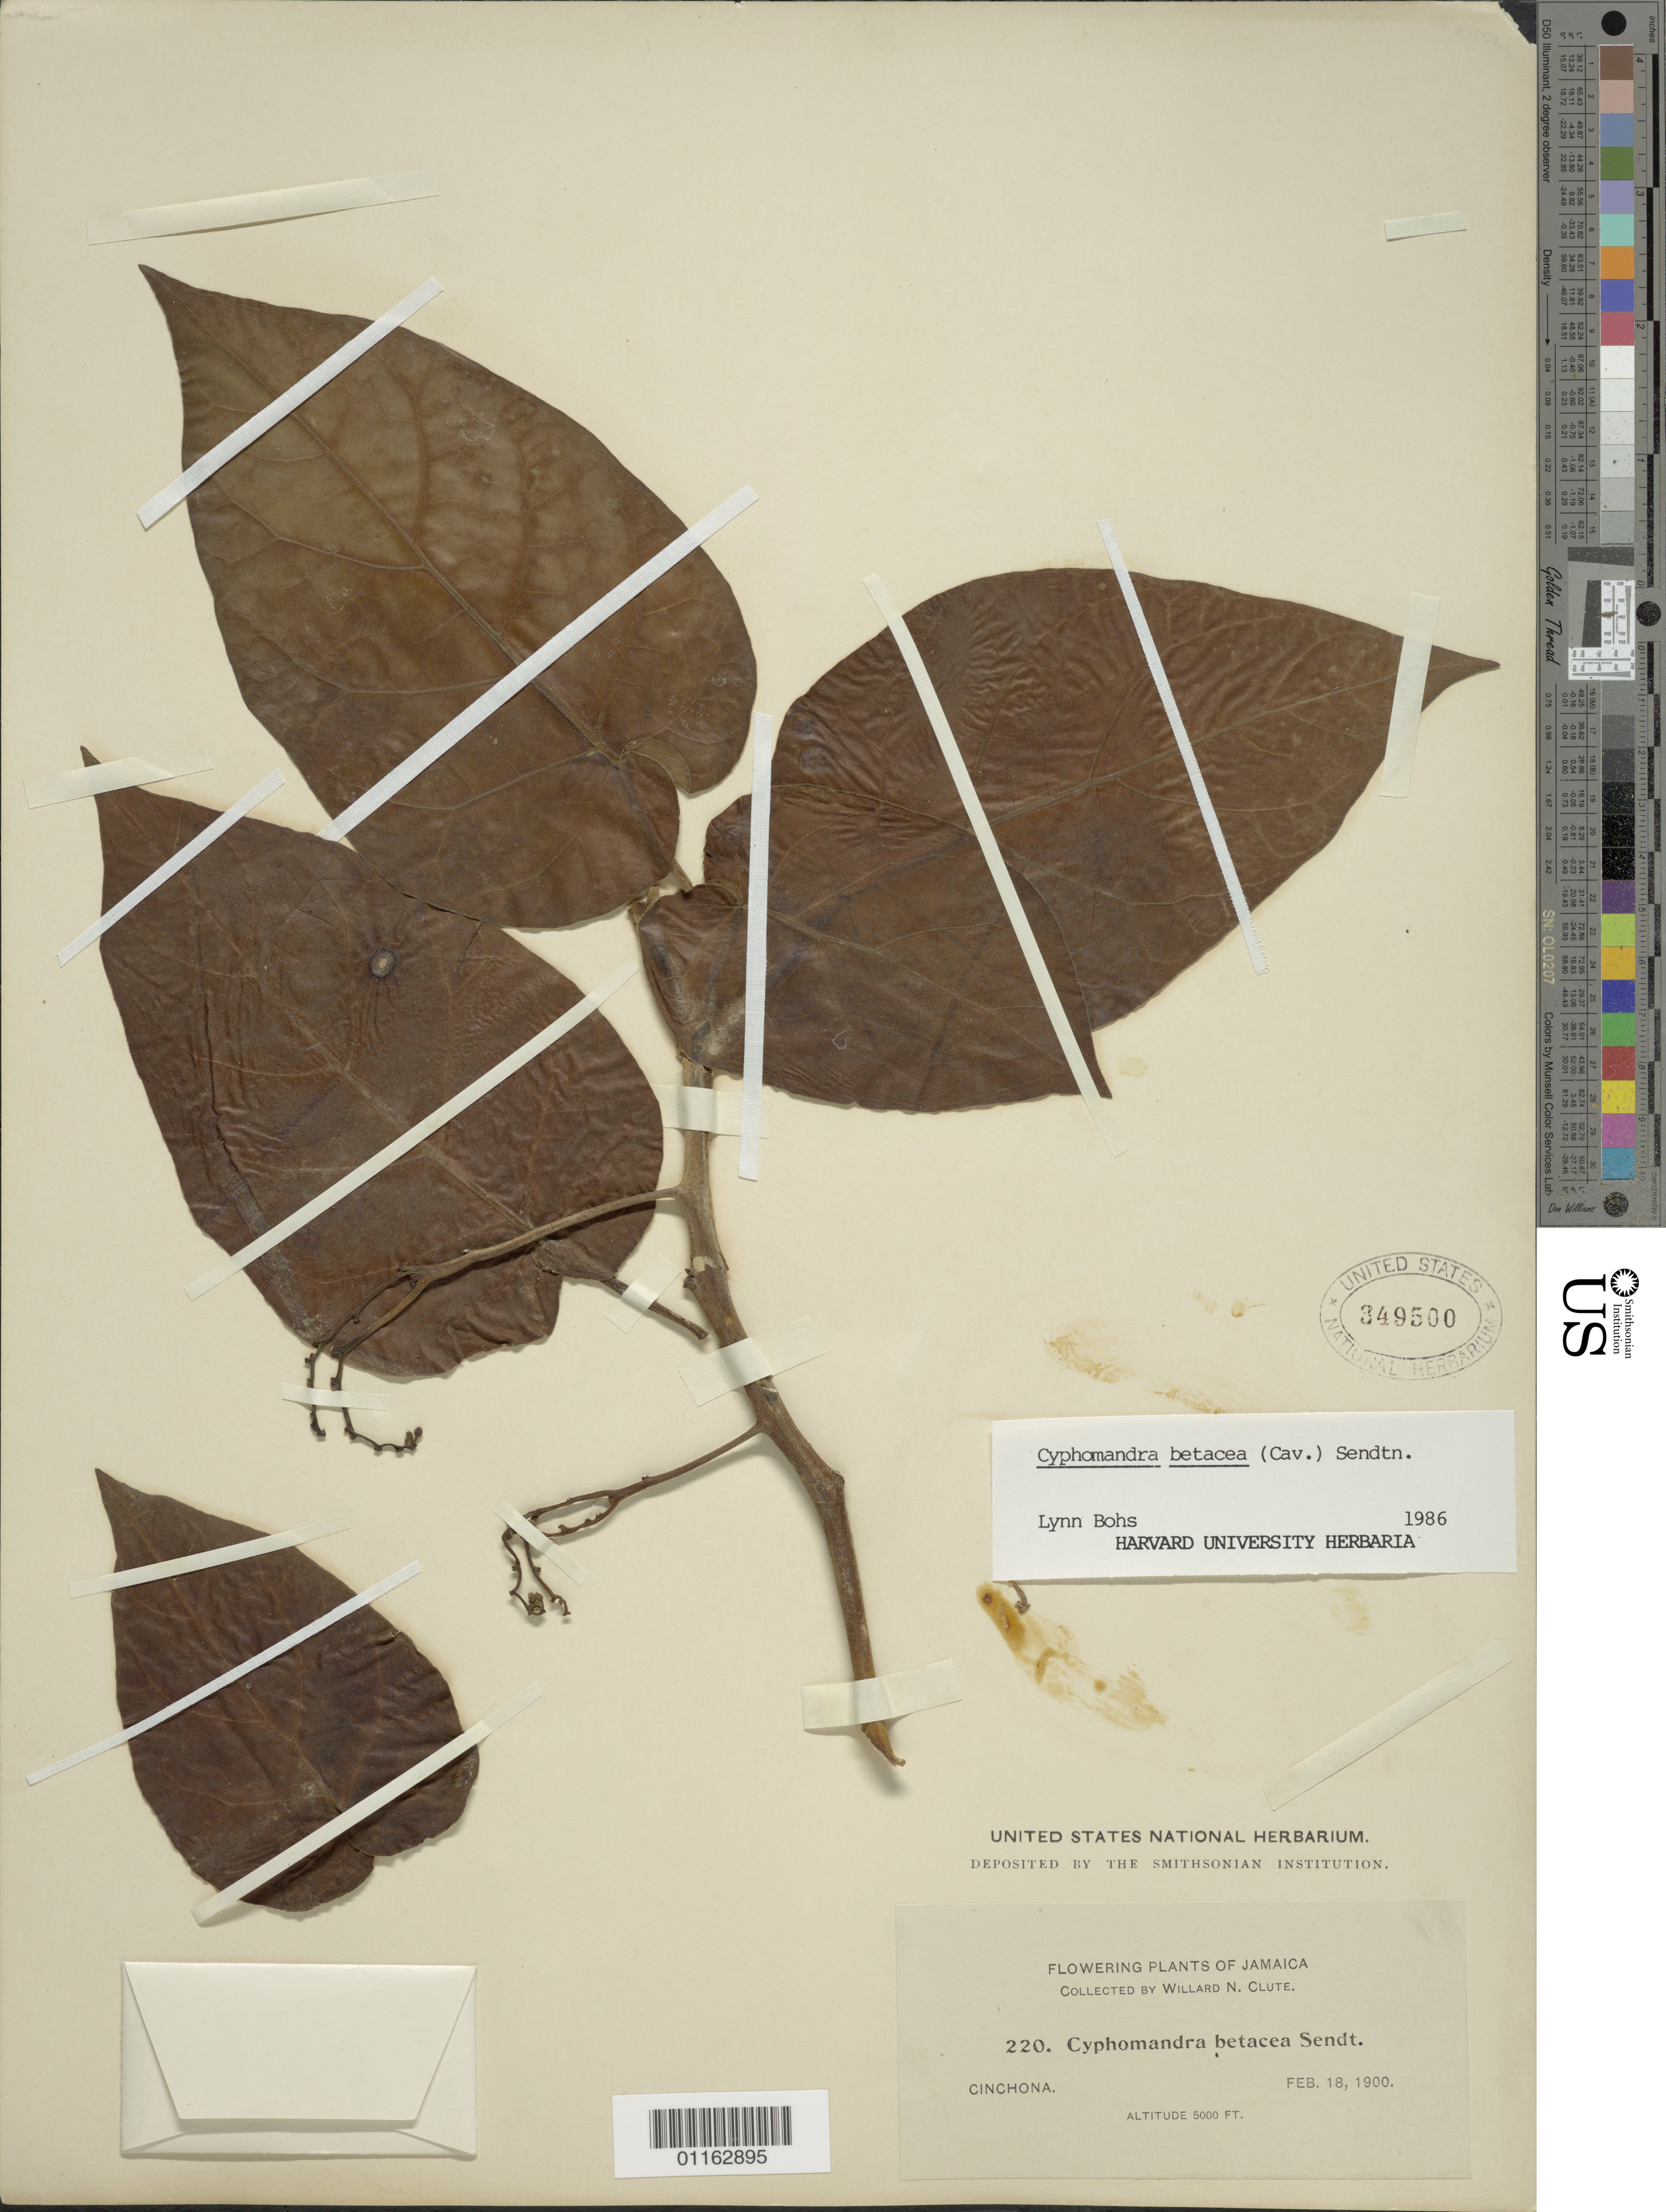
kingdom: Plantae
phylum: Tracheophyta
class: Magnoliopsida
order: Solanales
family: Solanaceae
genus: Cyphomandra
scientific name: Cyphomandra betacea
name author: (Cav.) Sendtn.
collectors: W. N. Clute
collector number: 220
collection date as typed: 18 Feb 1900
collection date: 1900-02-18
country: Jamaica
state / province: Saint Andrew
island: Jamaica I.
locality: Cinchona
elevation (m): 5000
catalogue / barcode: US 349500